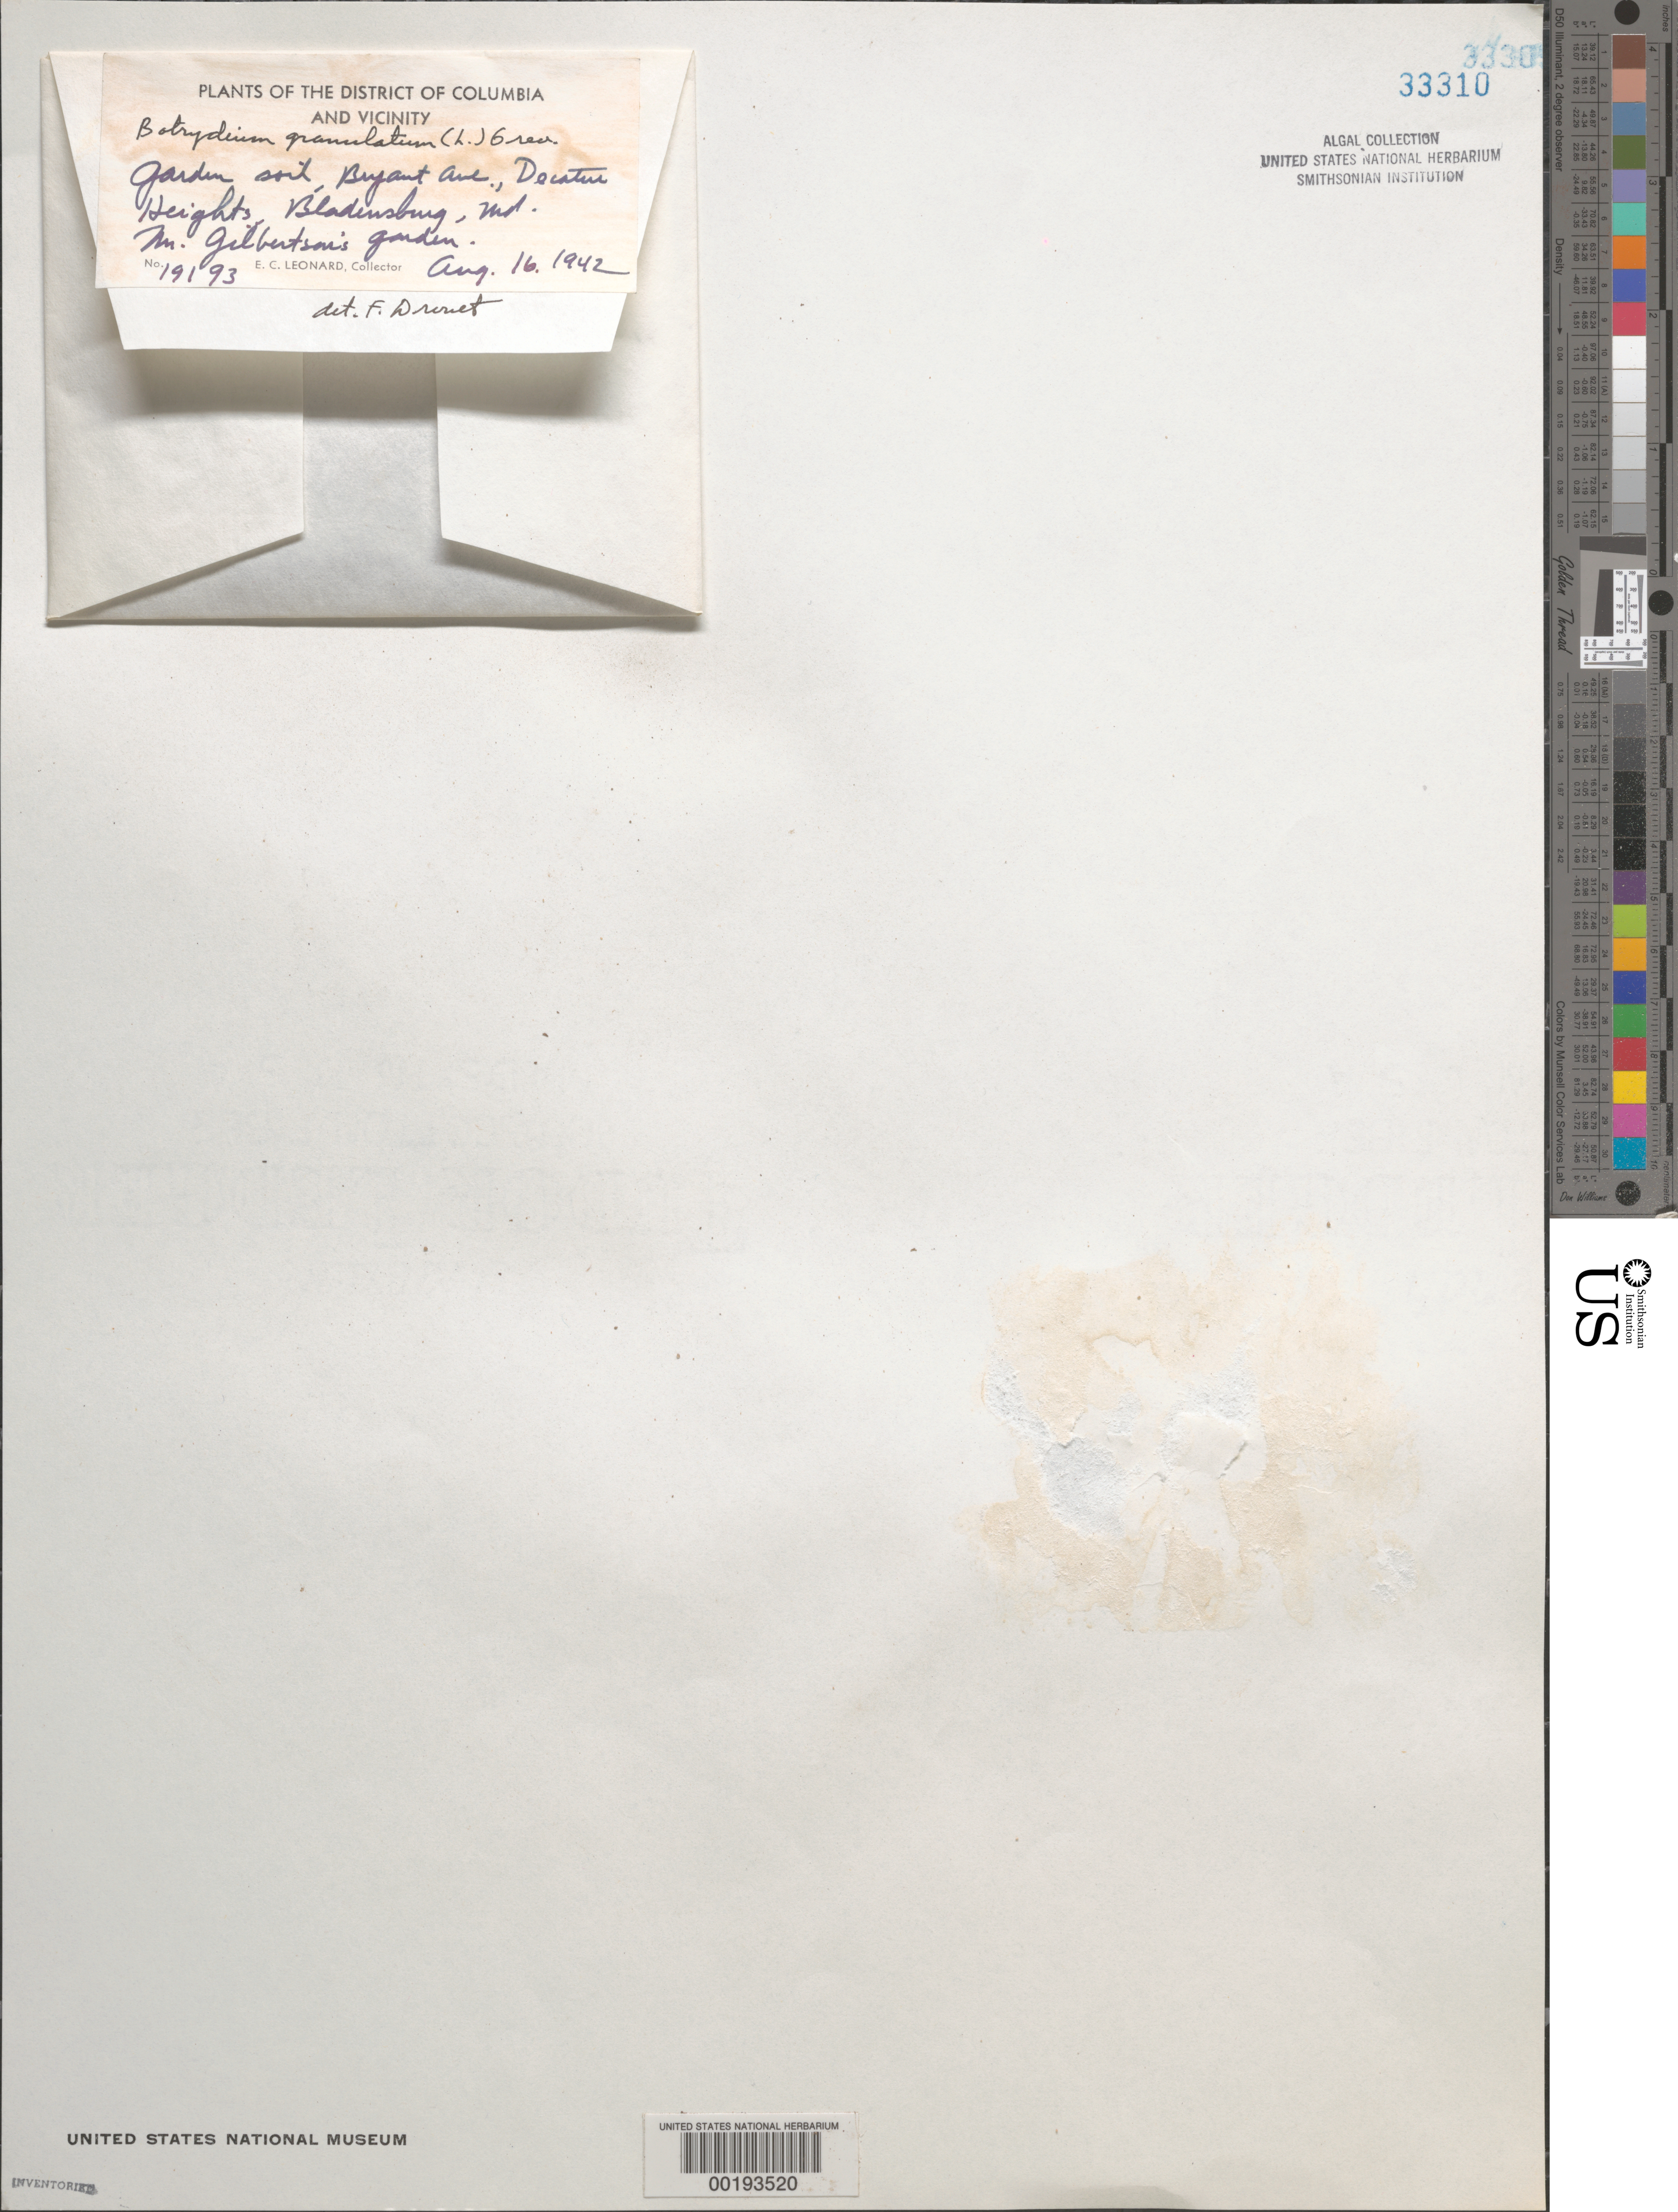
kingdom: Chromista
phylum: Ochrophyta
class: Xanthophyceae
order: Botrydiales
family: Botrydiaceae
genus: Botrydium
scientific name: Botrydium granulatum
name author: (L.) Greville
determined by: Drouet, F. E.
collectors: E. C. Leonard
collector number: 19193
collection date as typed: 16 Aug 1942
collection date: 1942-08-16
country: United States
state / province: Maryland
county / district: Prince George's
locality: Bladensburg, Decatur Heights, Bryant Avenue, Mr. Gilbertson's garden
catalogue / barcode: US 33310